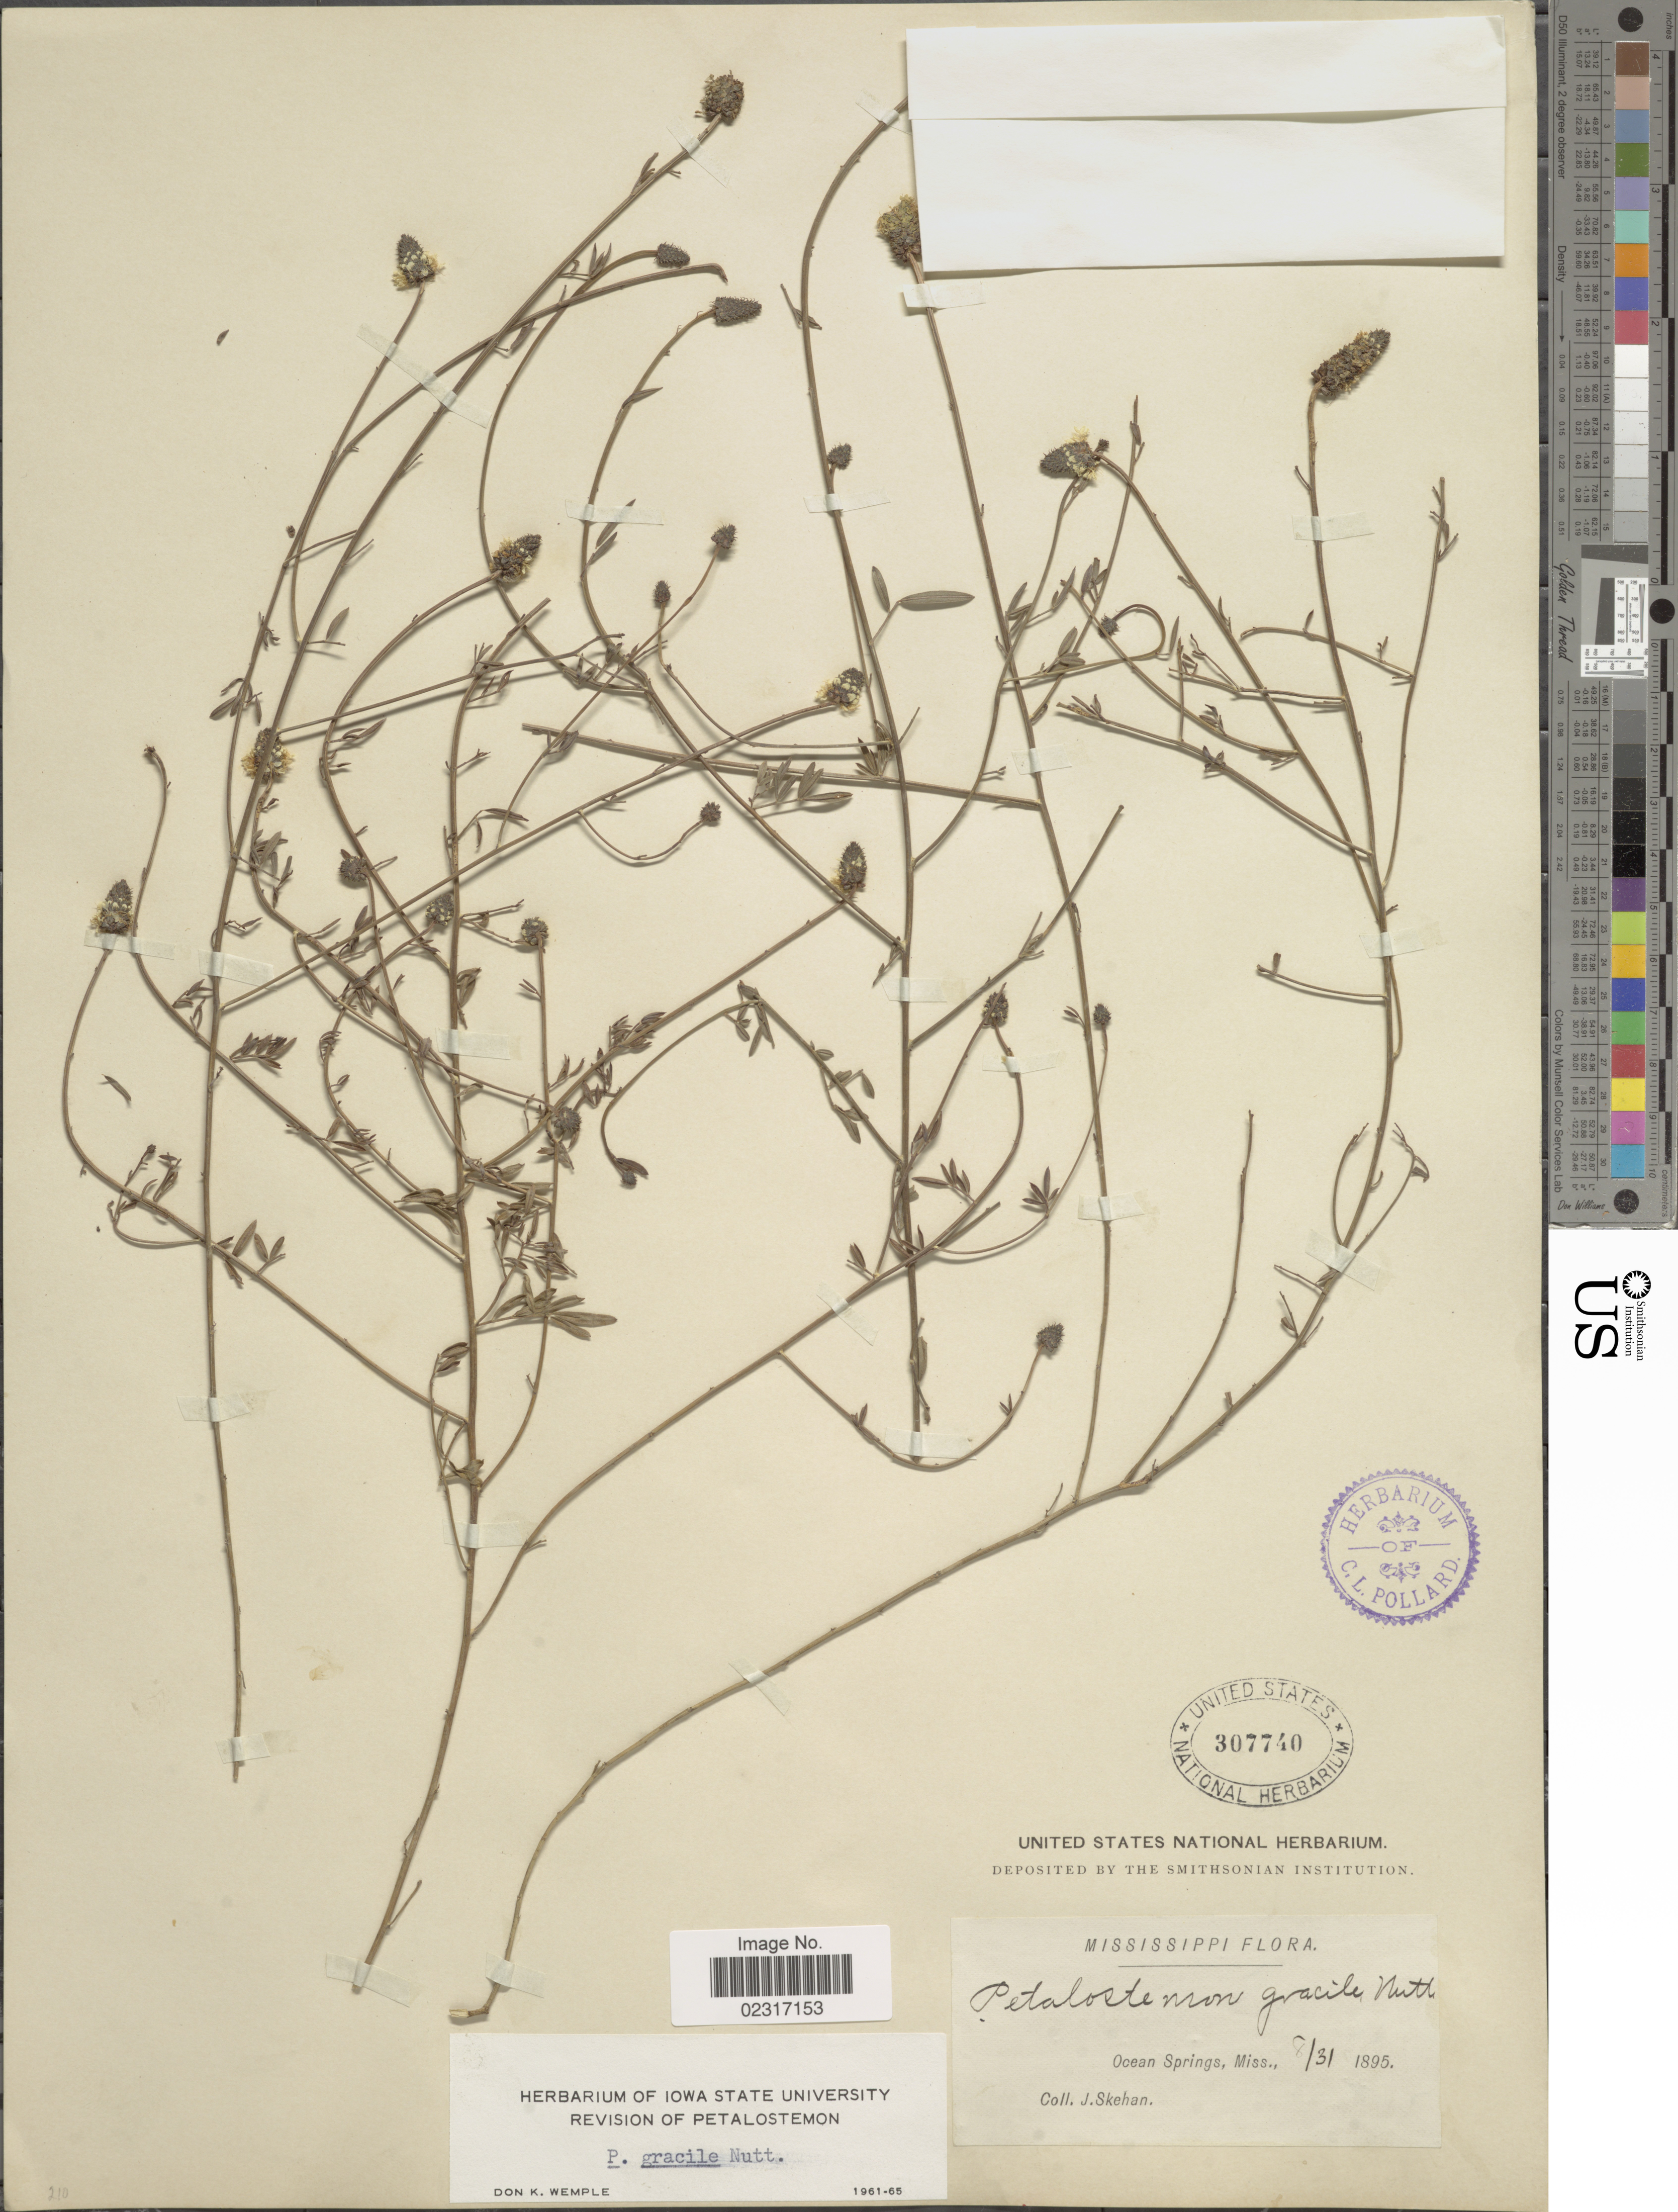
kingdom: Plantae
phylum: Tracheophyta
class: Magnoliopsida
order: Fabales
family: Fabaceae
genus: Dalea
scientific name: Dalea carnea var. gracilis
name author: (Nutt.) Barneby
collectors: J. Skehan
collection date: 1895-08-31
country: United States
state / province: Mississippi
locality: Ocean Springs, Miss.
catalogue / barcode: US 307740